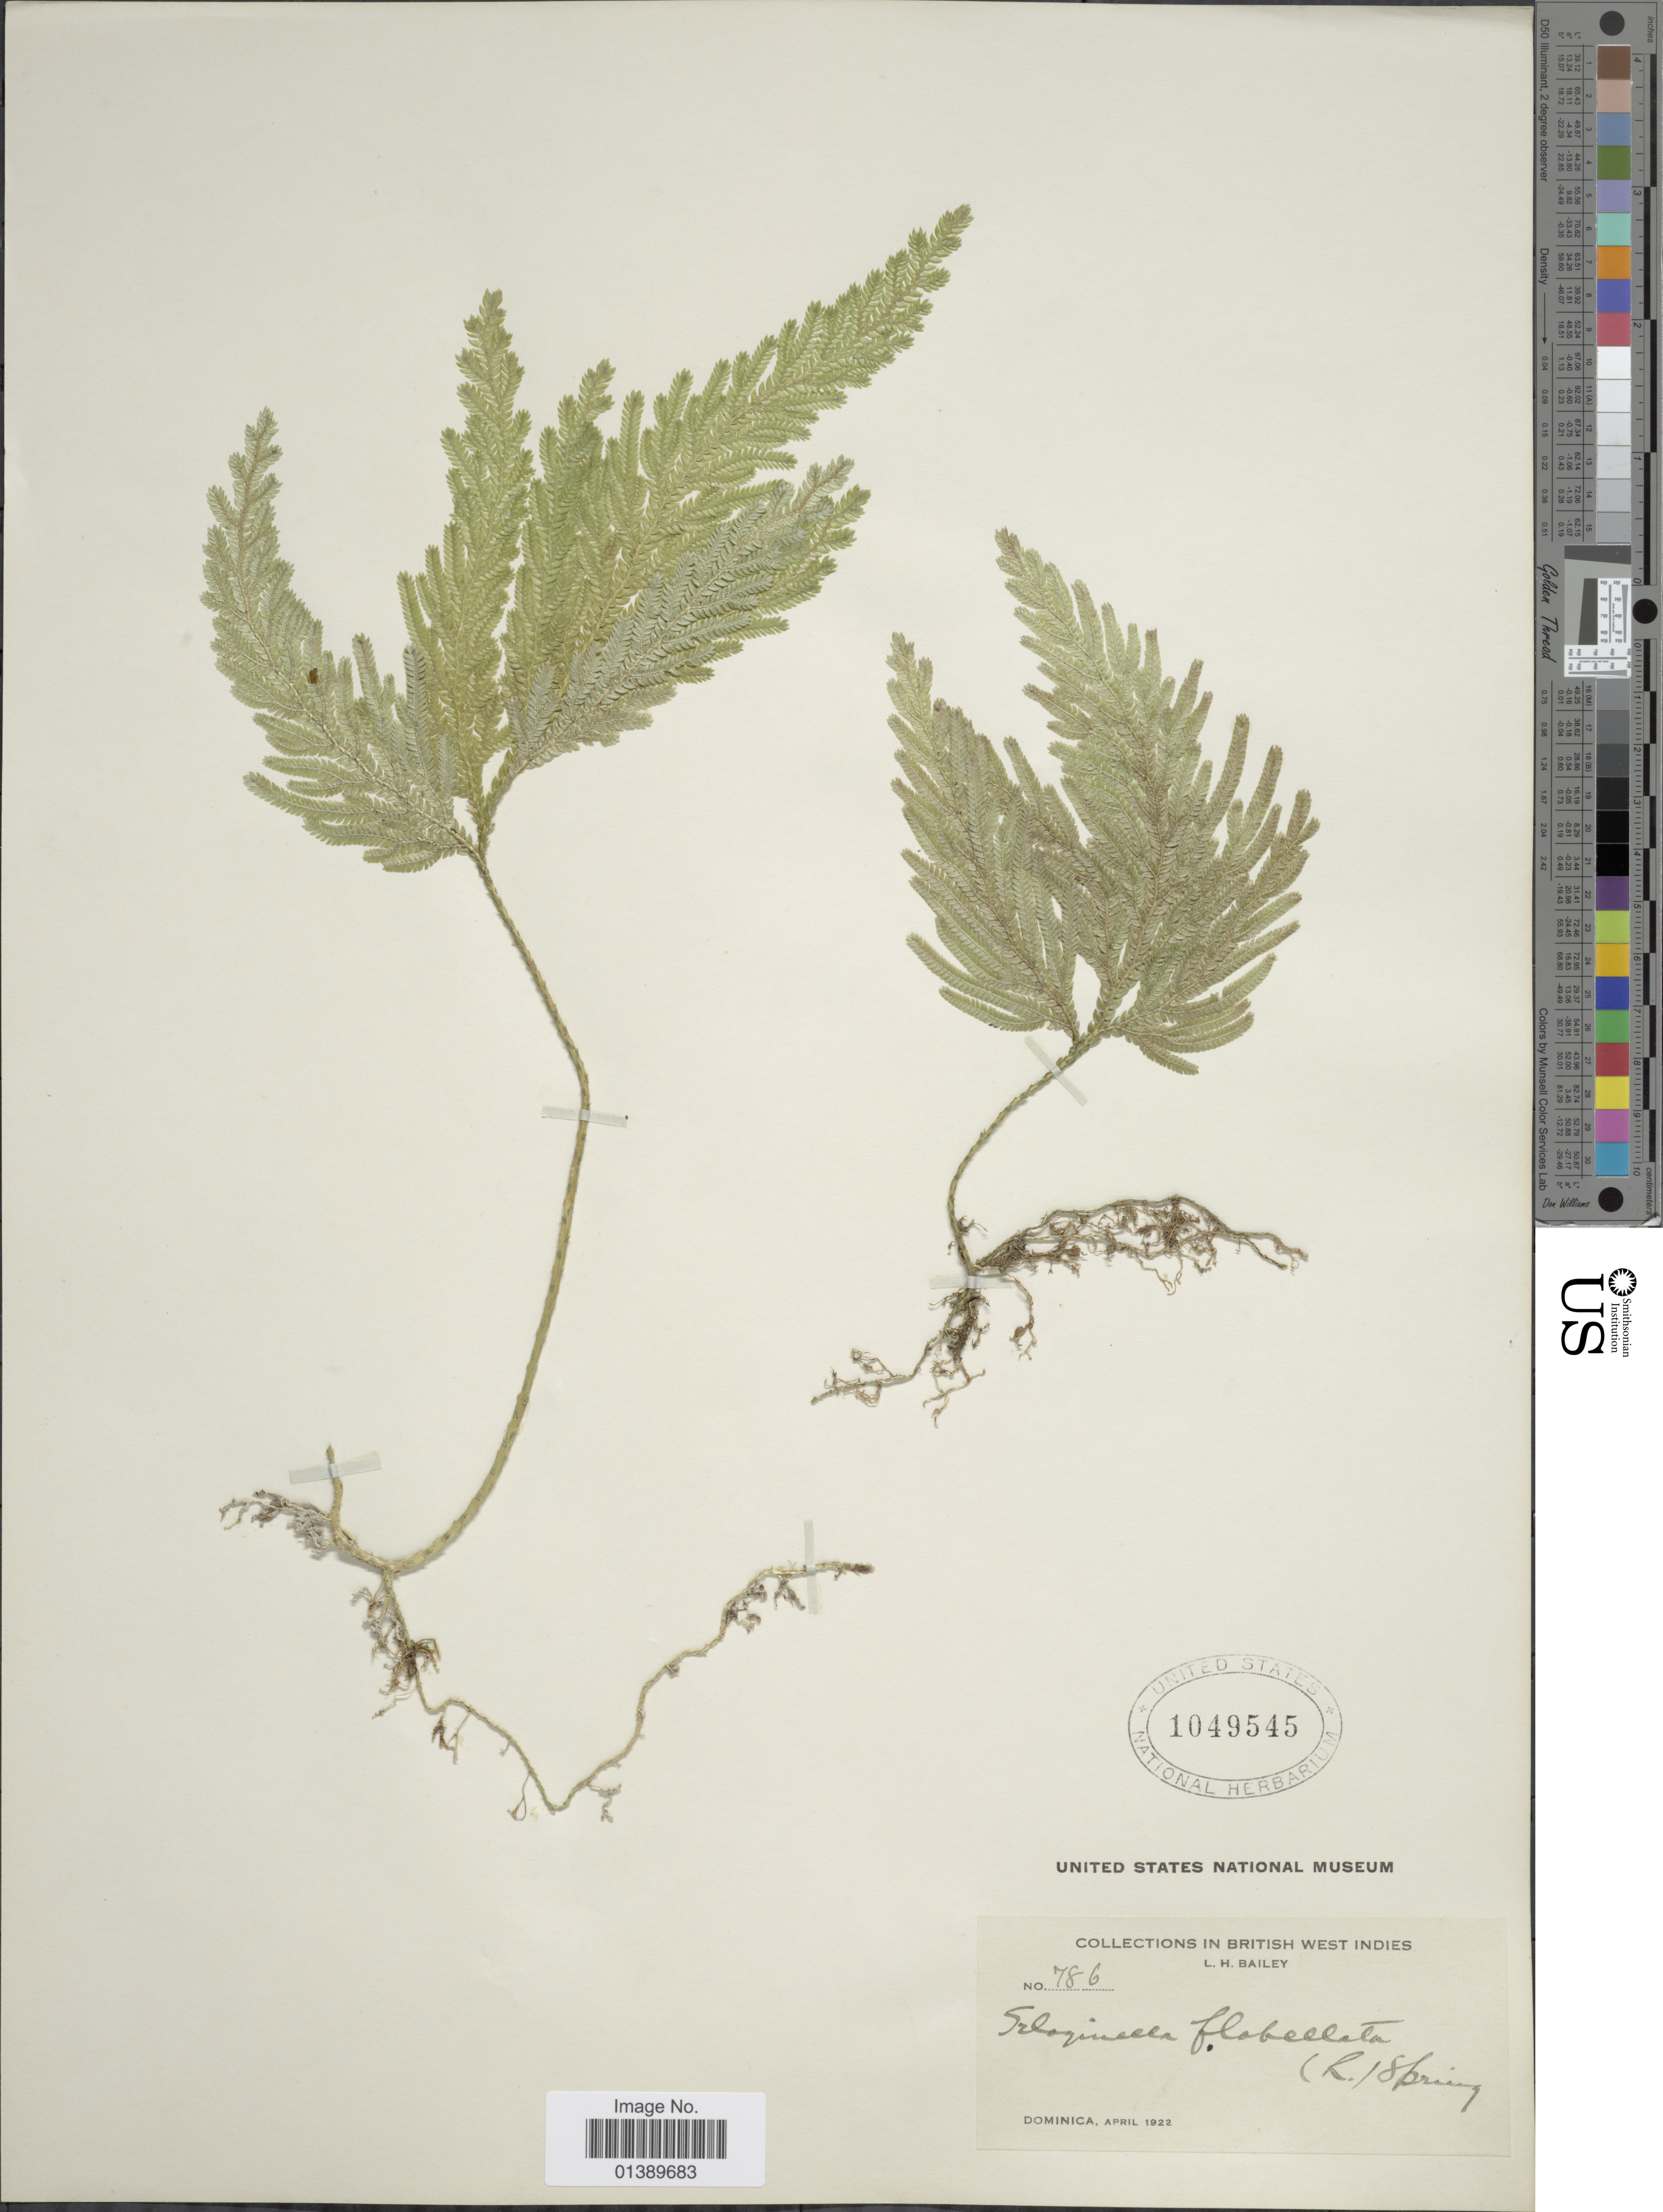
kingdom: Plantae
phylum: Tracheophyta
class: Lycopodiopsida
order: Selaginellales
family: Selaginellaceae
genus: Selaginella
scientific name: Selaginella flabellata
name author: L.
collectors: L. H. Bailey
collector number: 786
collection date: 1922-04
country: Dominica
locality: British West Indies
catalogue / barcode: US 1049545